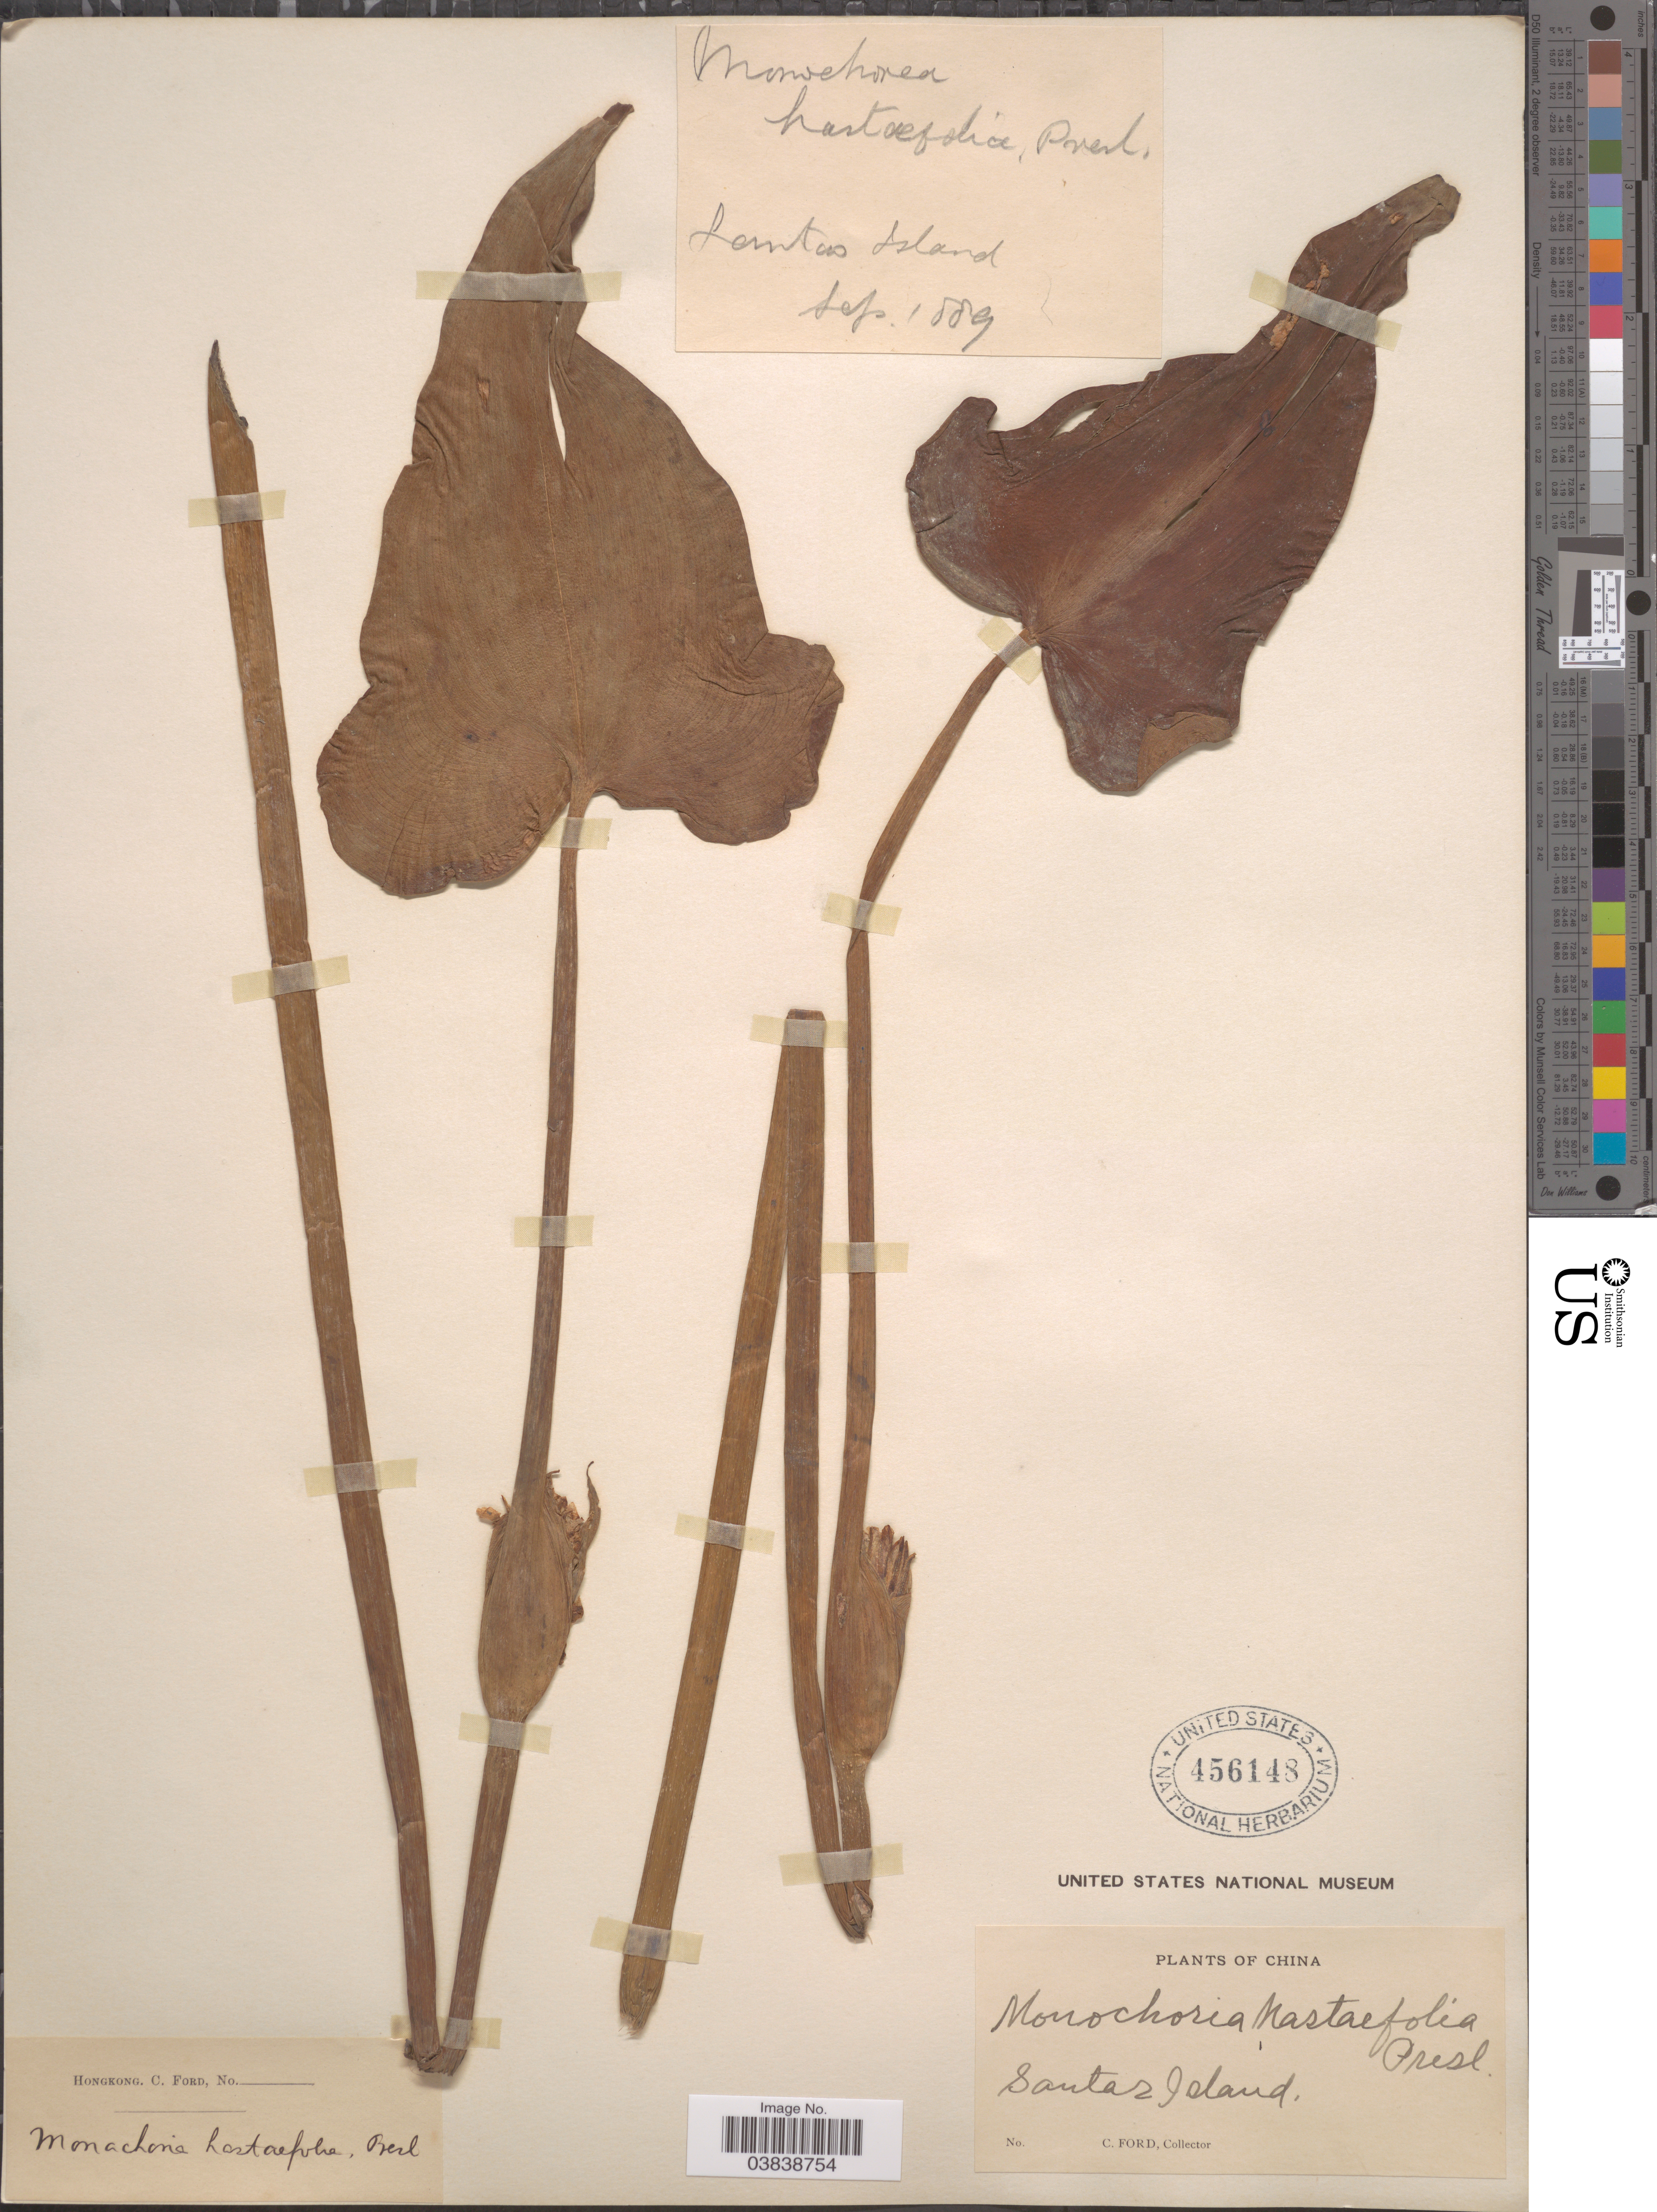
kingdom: Plantae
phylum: Tracheophyta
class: Liliopsida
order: Commelinales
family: Pontederiaceae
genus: Monochoria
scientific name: Monochoria hastifolia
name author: C. Presl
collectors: C. Ford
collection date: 1889-09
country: China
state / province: Hong Kong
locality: Santas Island.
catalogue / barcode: US 456148